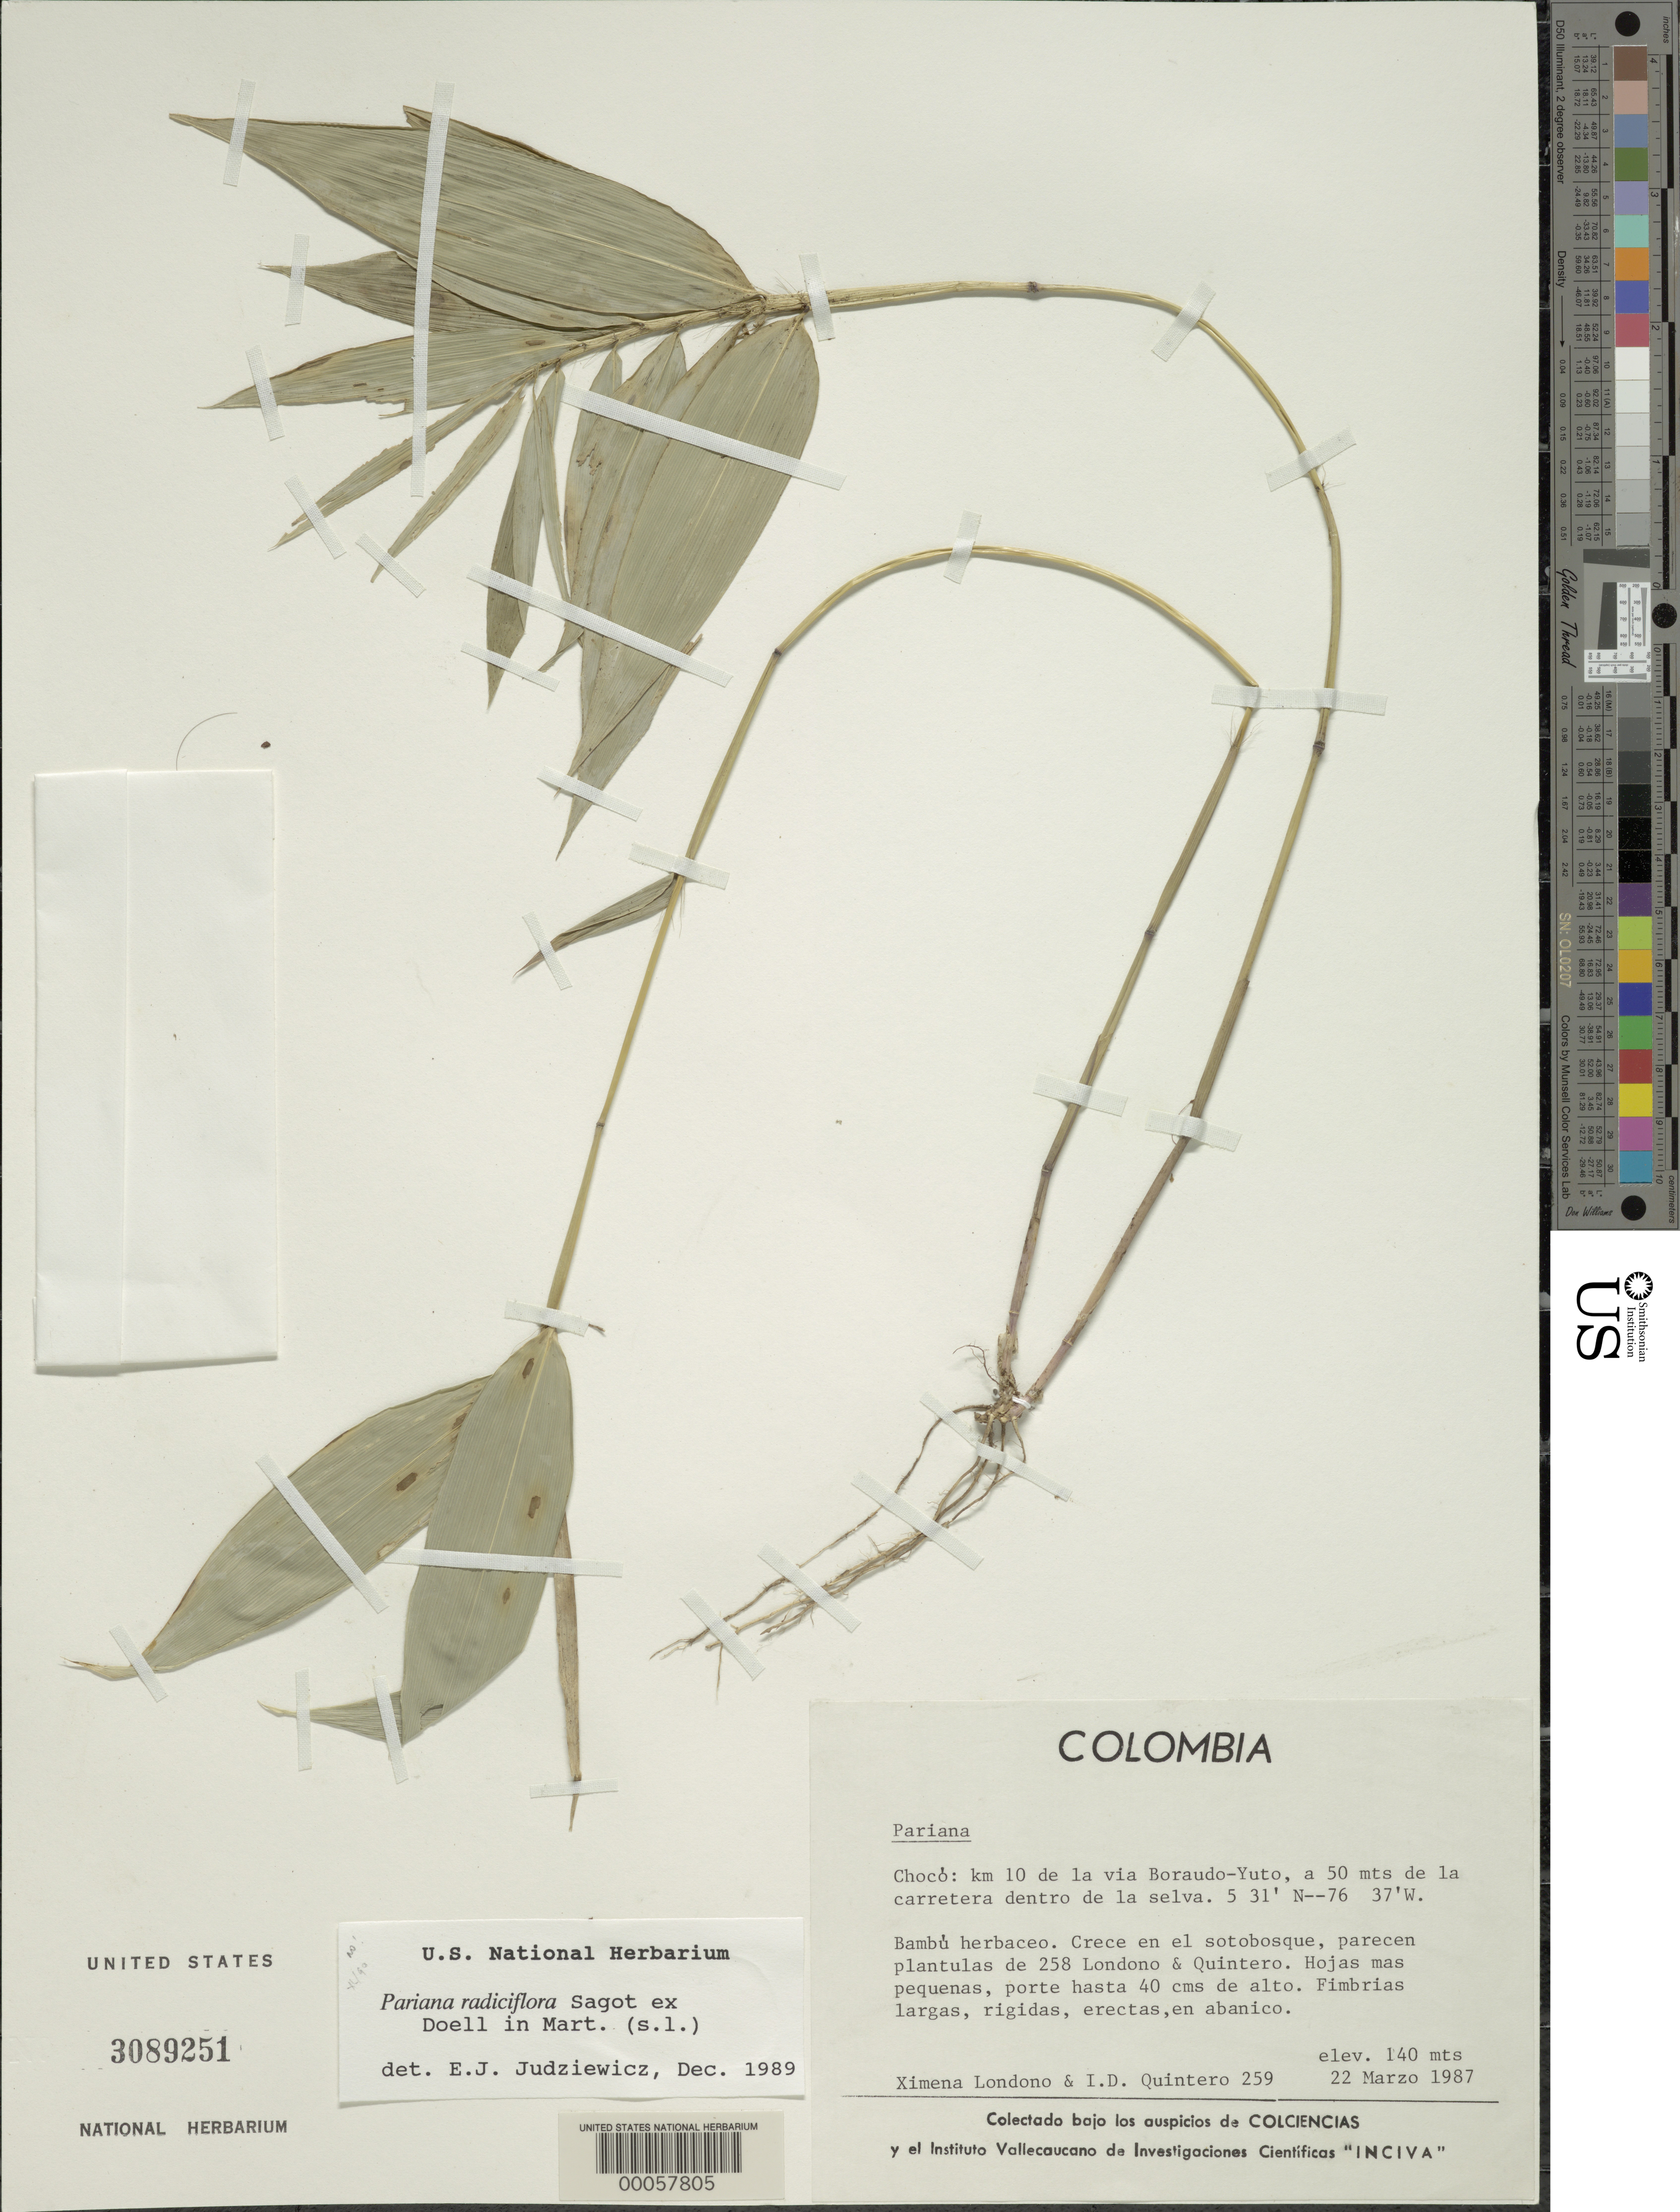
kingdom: Plantae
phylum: Tracheophyta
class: Liliopsida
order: Poales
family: Poaceae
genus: Pariana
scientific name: Pariana sp.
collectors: X. Londoño & I. Quintero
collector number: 259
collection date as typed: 22 Mar 1987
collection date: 1987-03-22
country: Colombia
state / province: Chocó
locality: Km 10 of the Boraudo-Yuto road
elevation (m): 140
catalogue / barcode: US 3089251